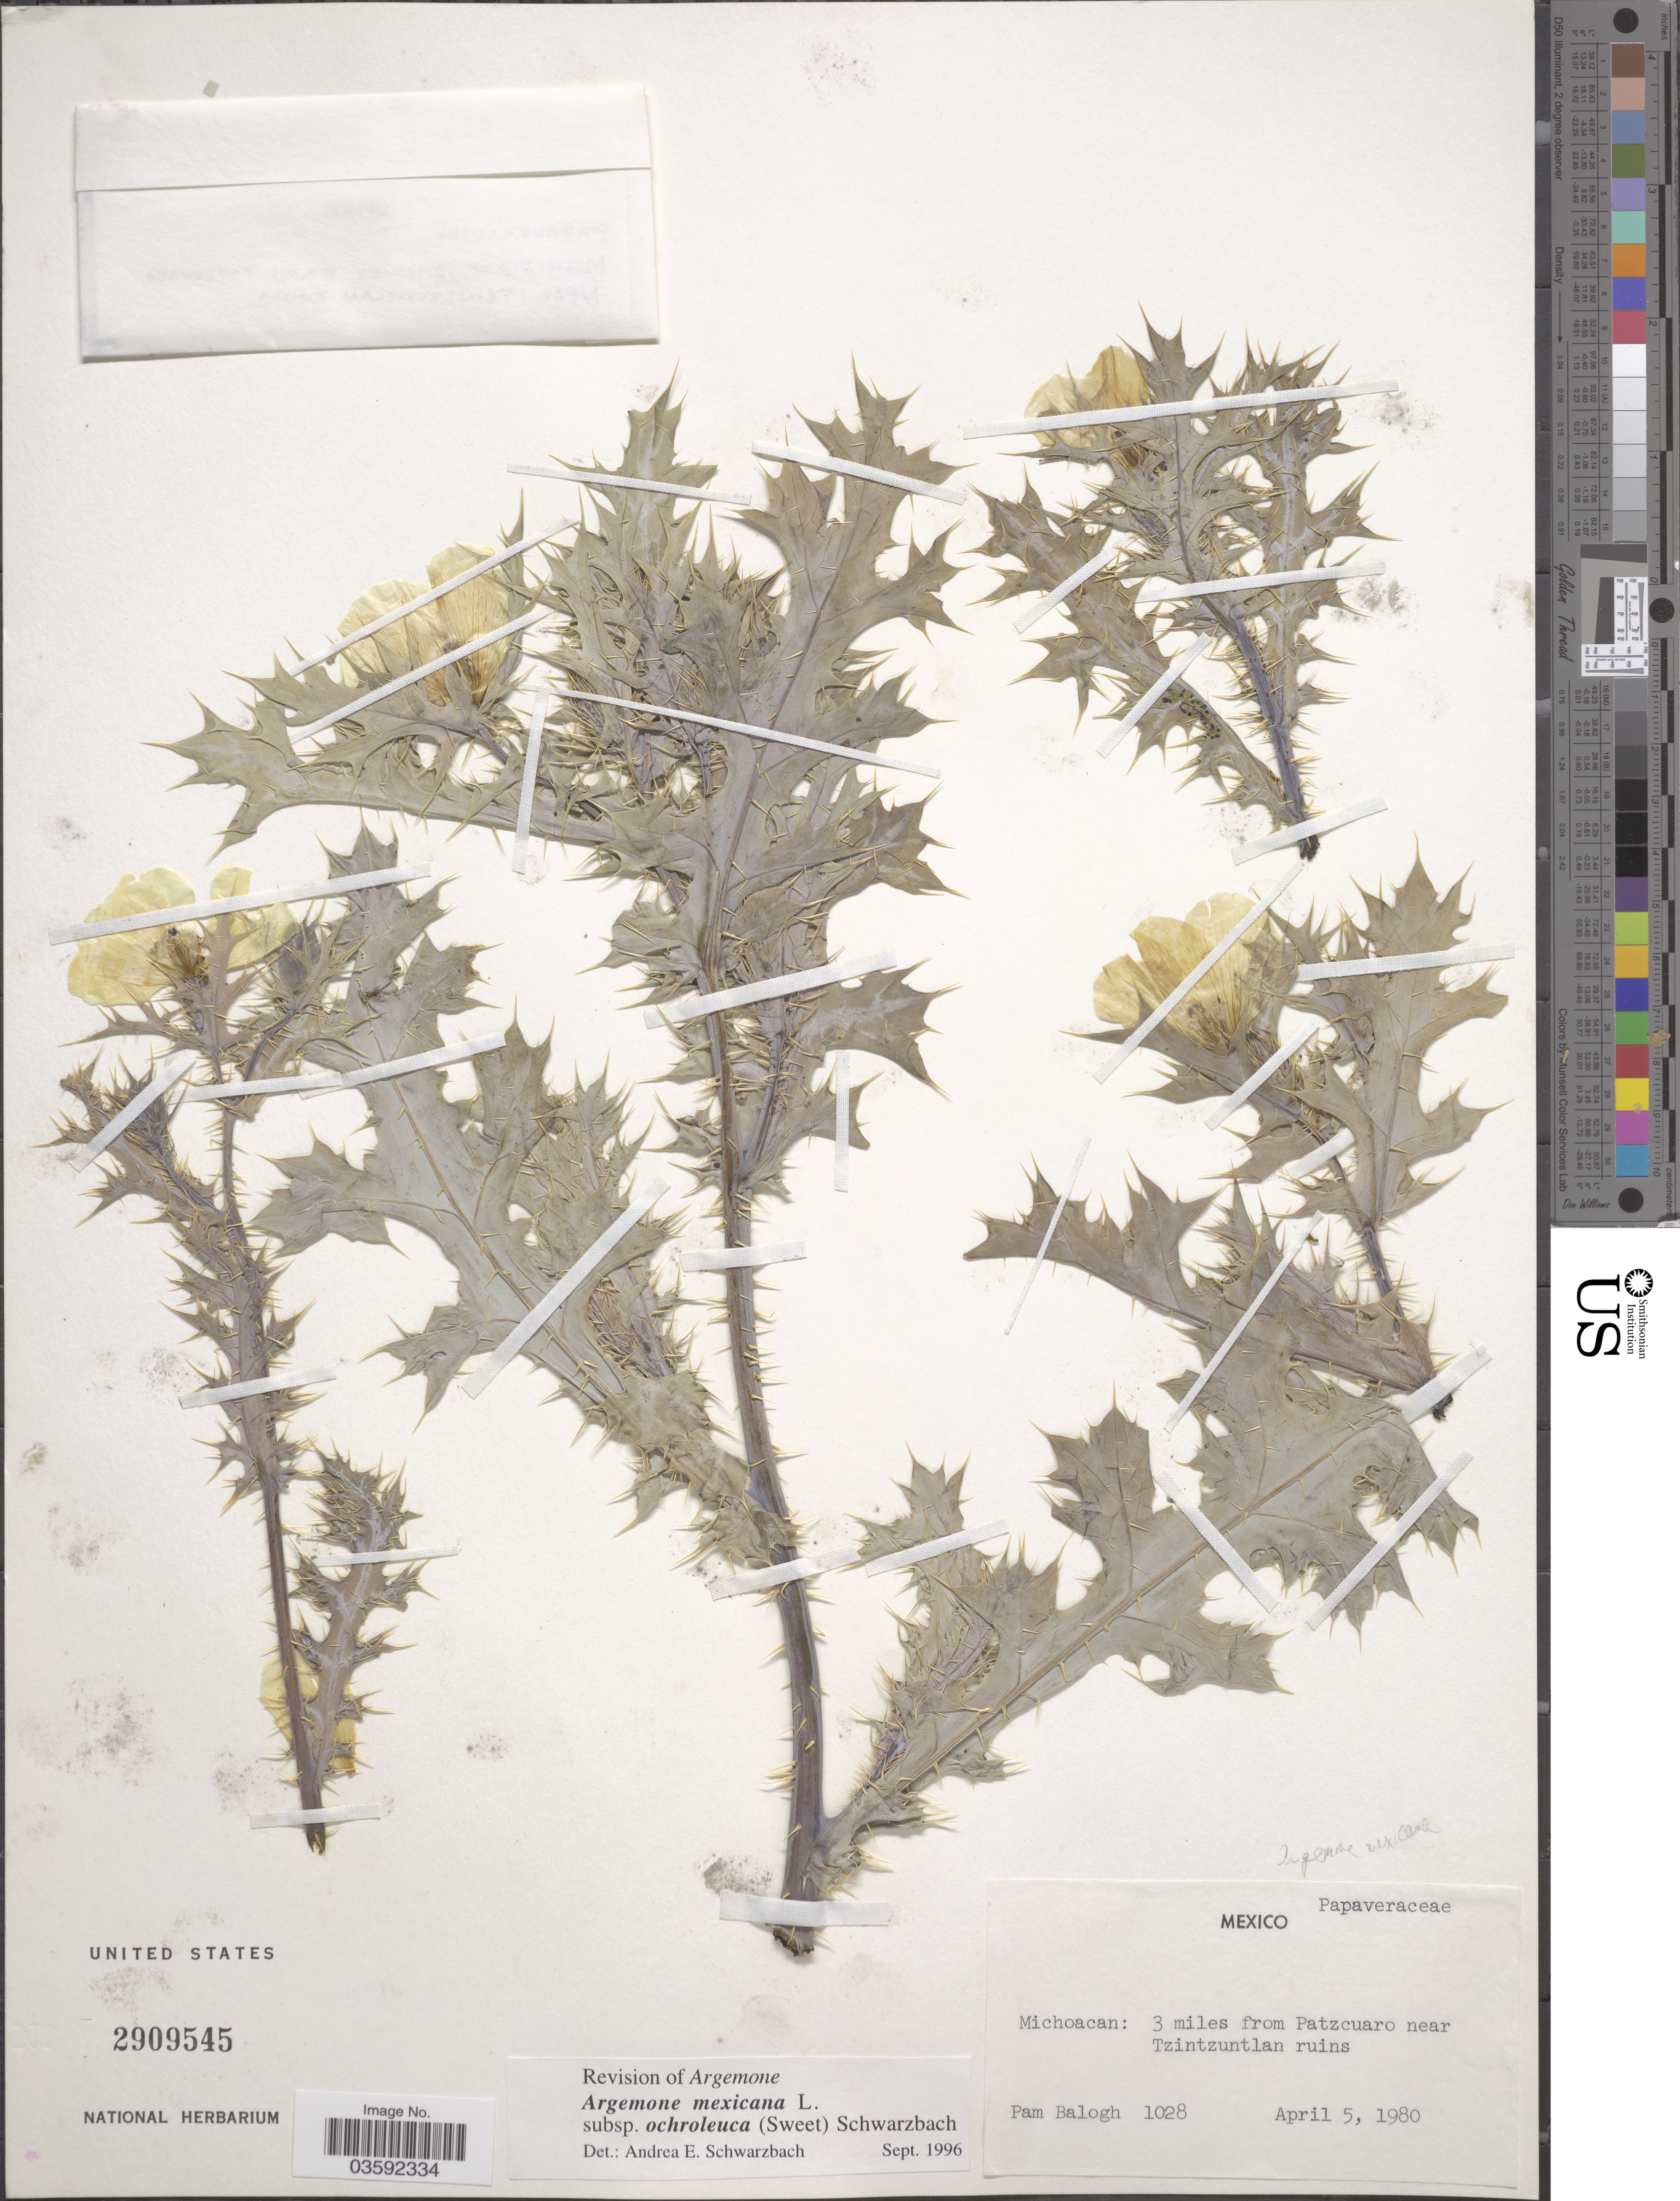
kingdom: Plantae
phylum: Tracheophyta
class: Magnoliopsida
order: Ranunculales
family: Papaveraceae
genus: Argemone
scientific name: Argemone mexicana subsp. ochroleuca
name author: (Sweet) Schwarzbach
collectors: P. Balogh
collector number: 1028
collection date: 1980-04-05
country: Mexico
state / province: Michoacán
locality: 3 miles from Patzcuaro near Tzintzuntlan ruins.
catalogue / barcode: US 2909545